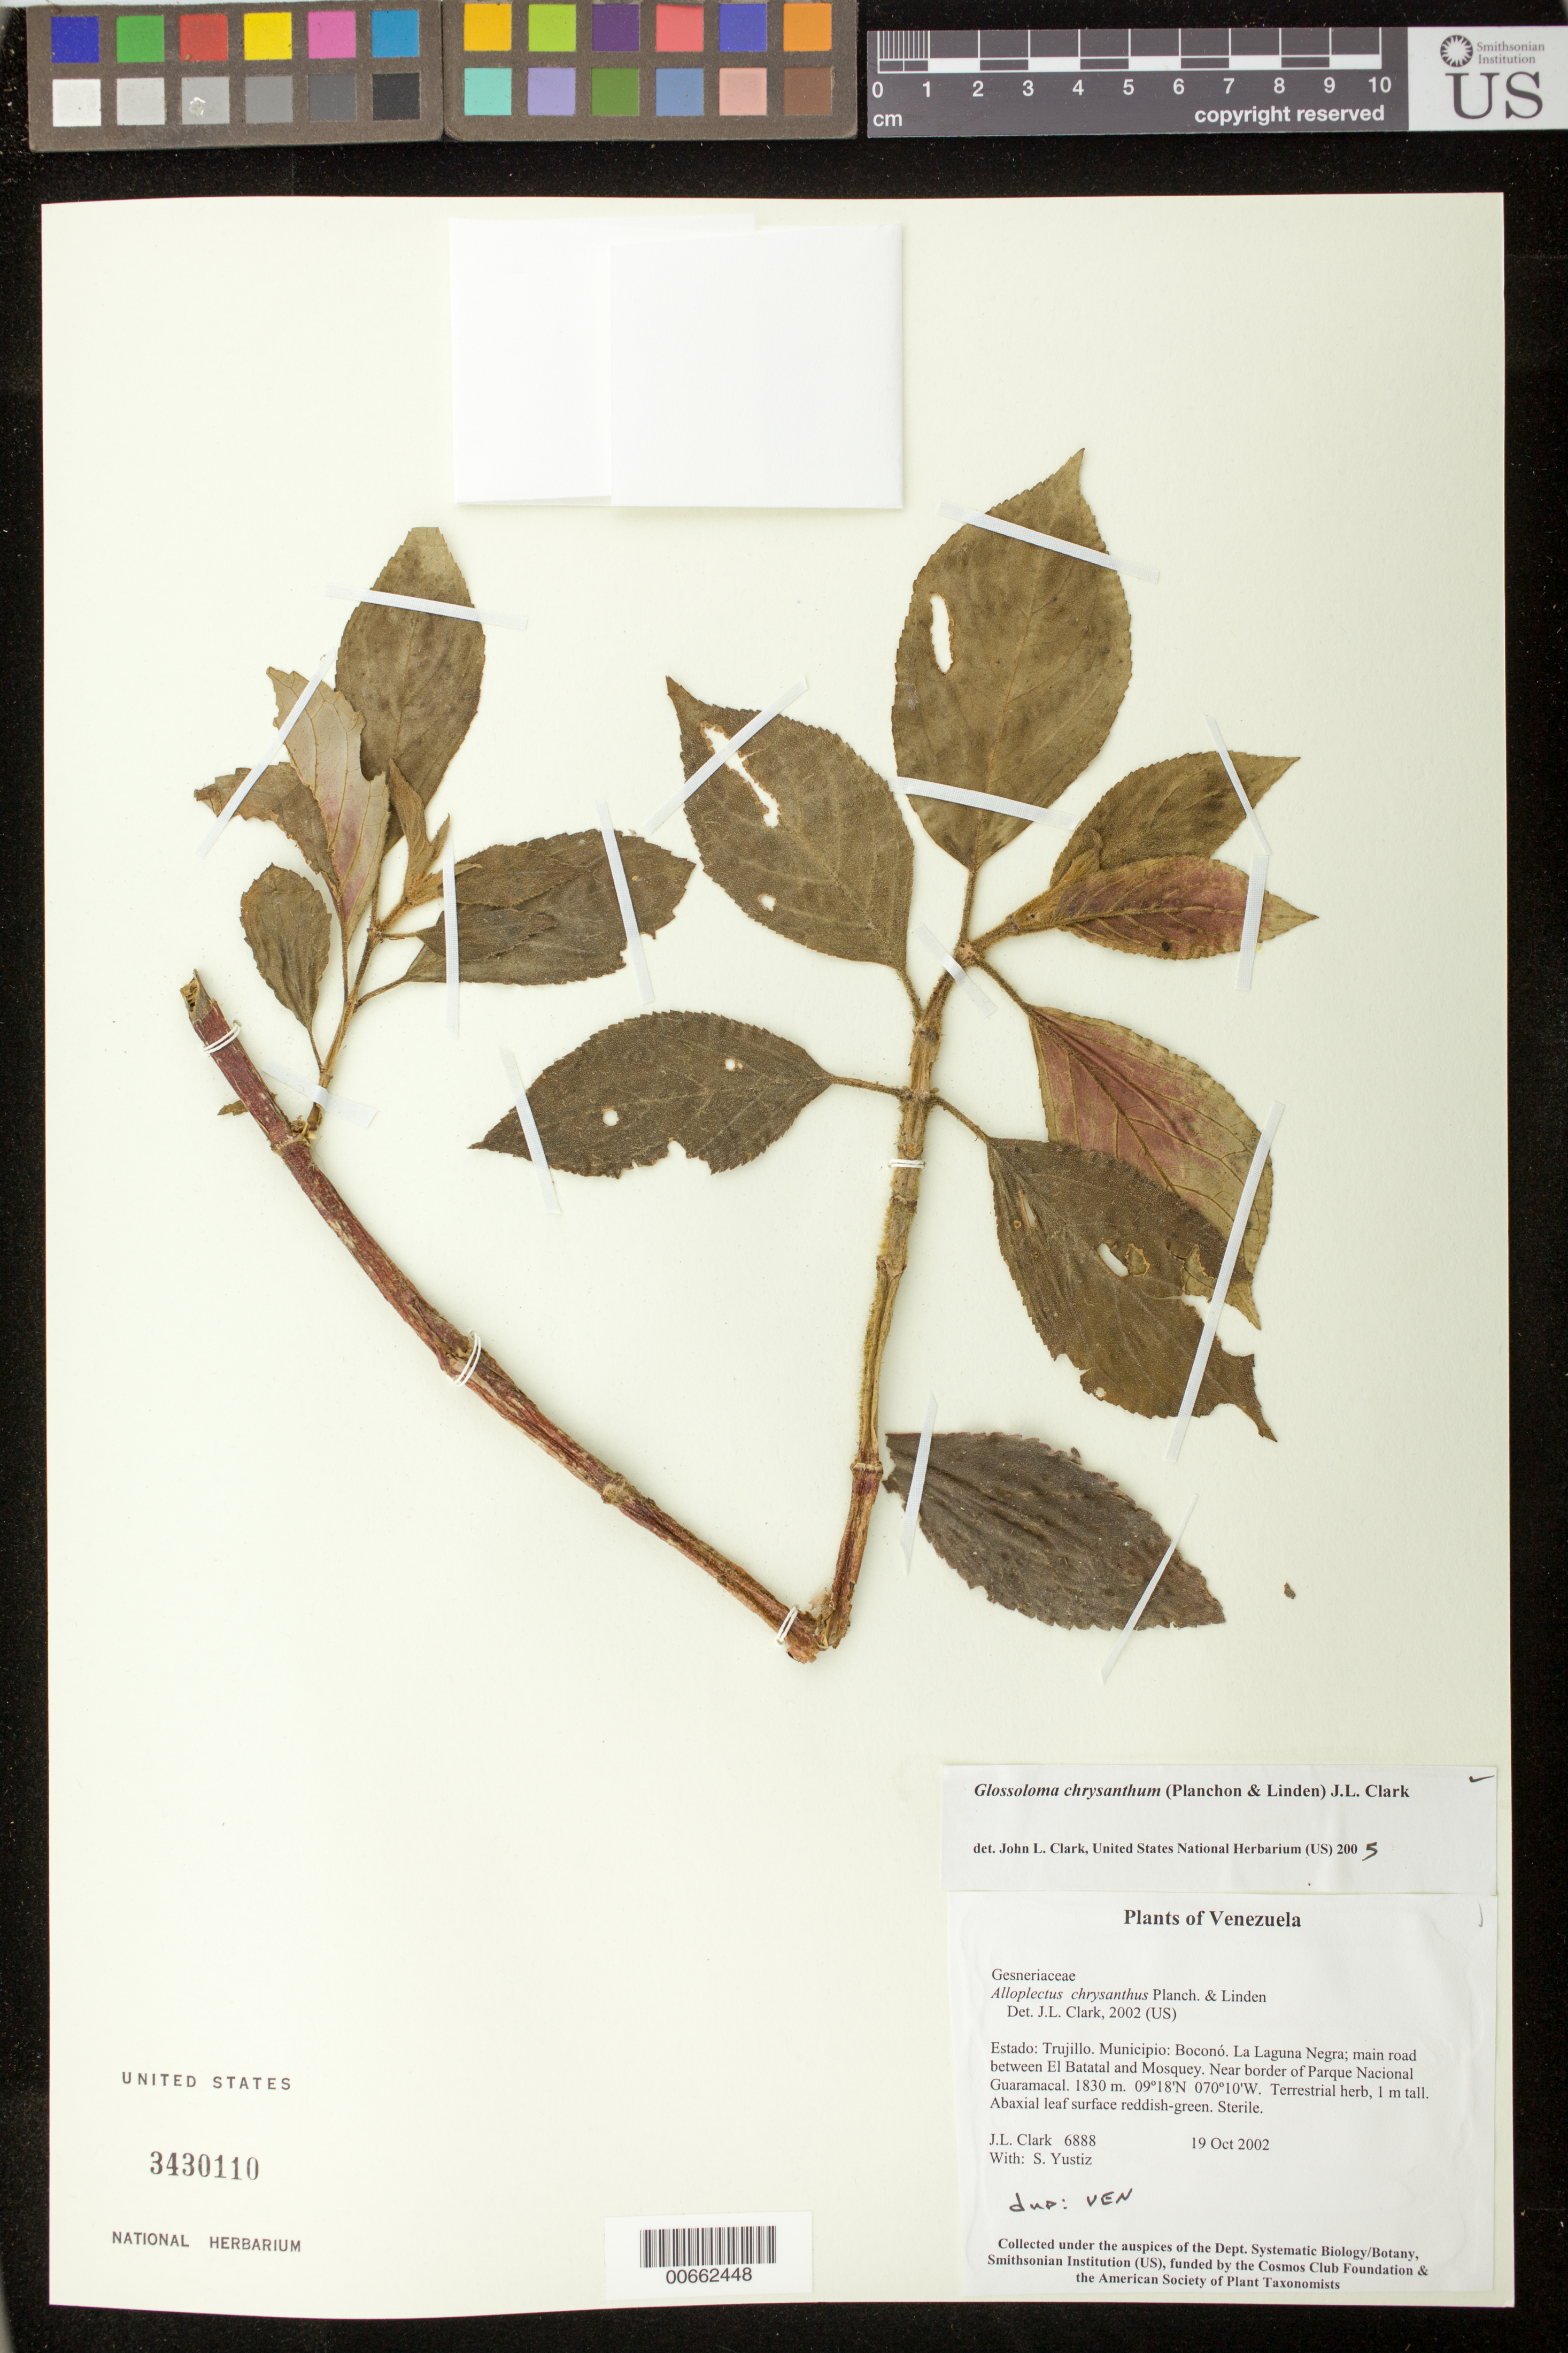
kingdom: Plantae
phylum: Tracheophyta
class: Magnoliopsida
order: Lamiales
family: Gesneriaceae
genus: Glossoloma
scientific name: Glossoloma chrysanthum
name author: (Planch. & Linden) J.L. Clark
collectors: J. L. Clark & S. Yustiz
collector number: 6888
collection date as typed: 19 Oct 2002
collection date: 2002-10-19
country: Venezuela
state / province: Trujillo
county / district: Boconó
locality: La Laguna Negra; main road between El Batatal and Mosquey. Near border of Parque Nacional Guaramacal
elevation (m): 1830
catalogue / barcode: US 3430110